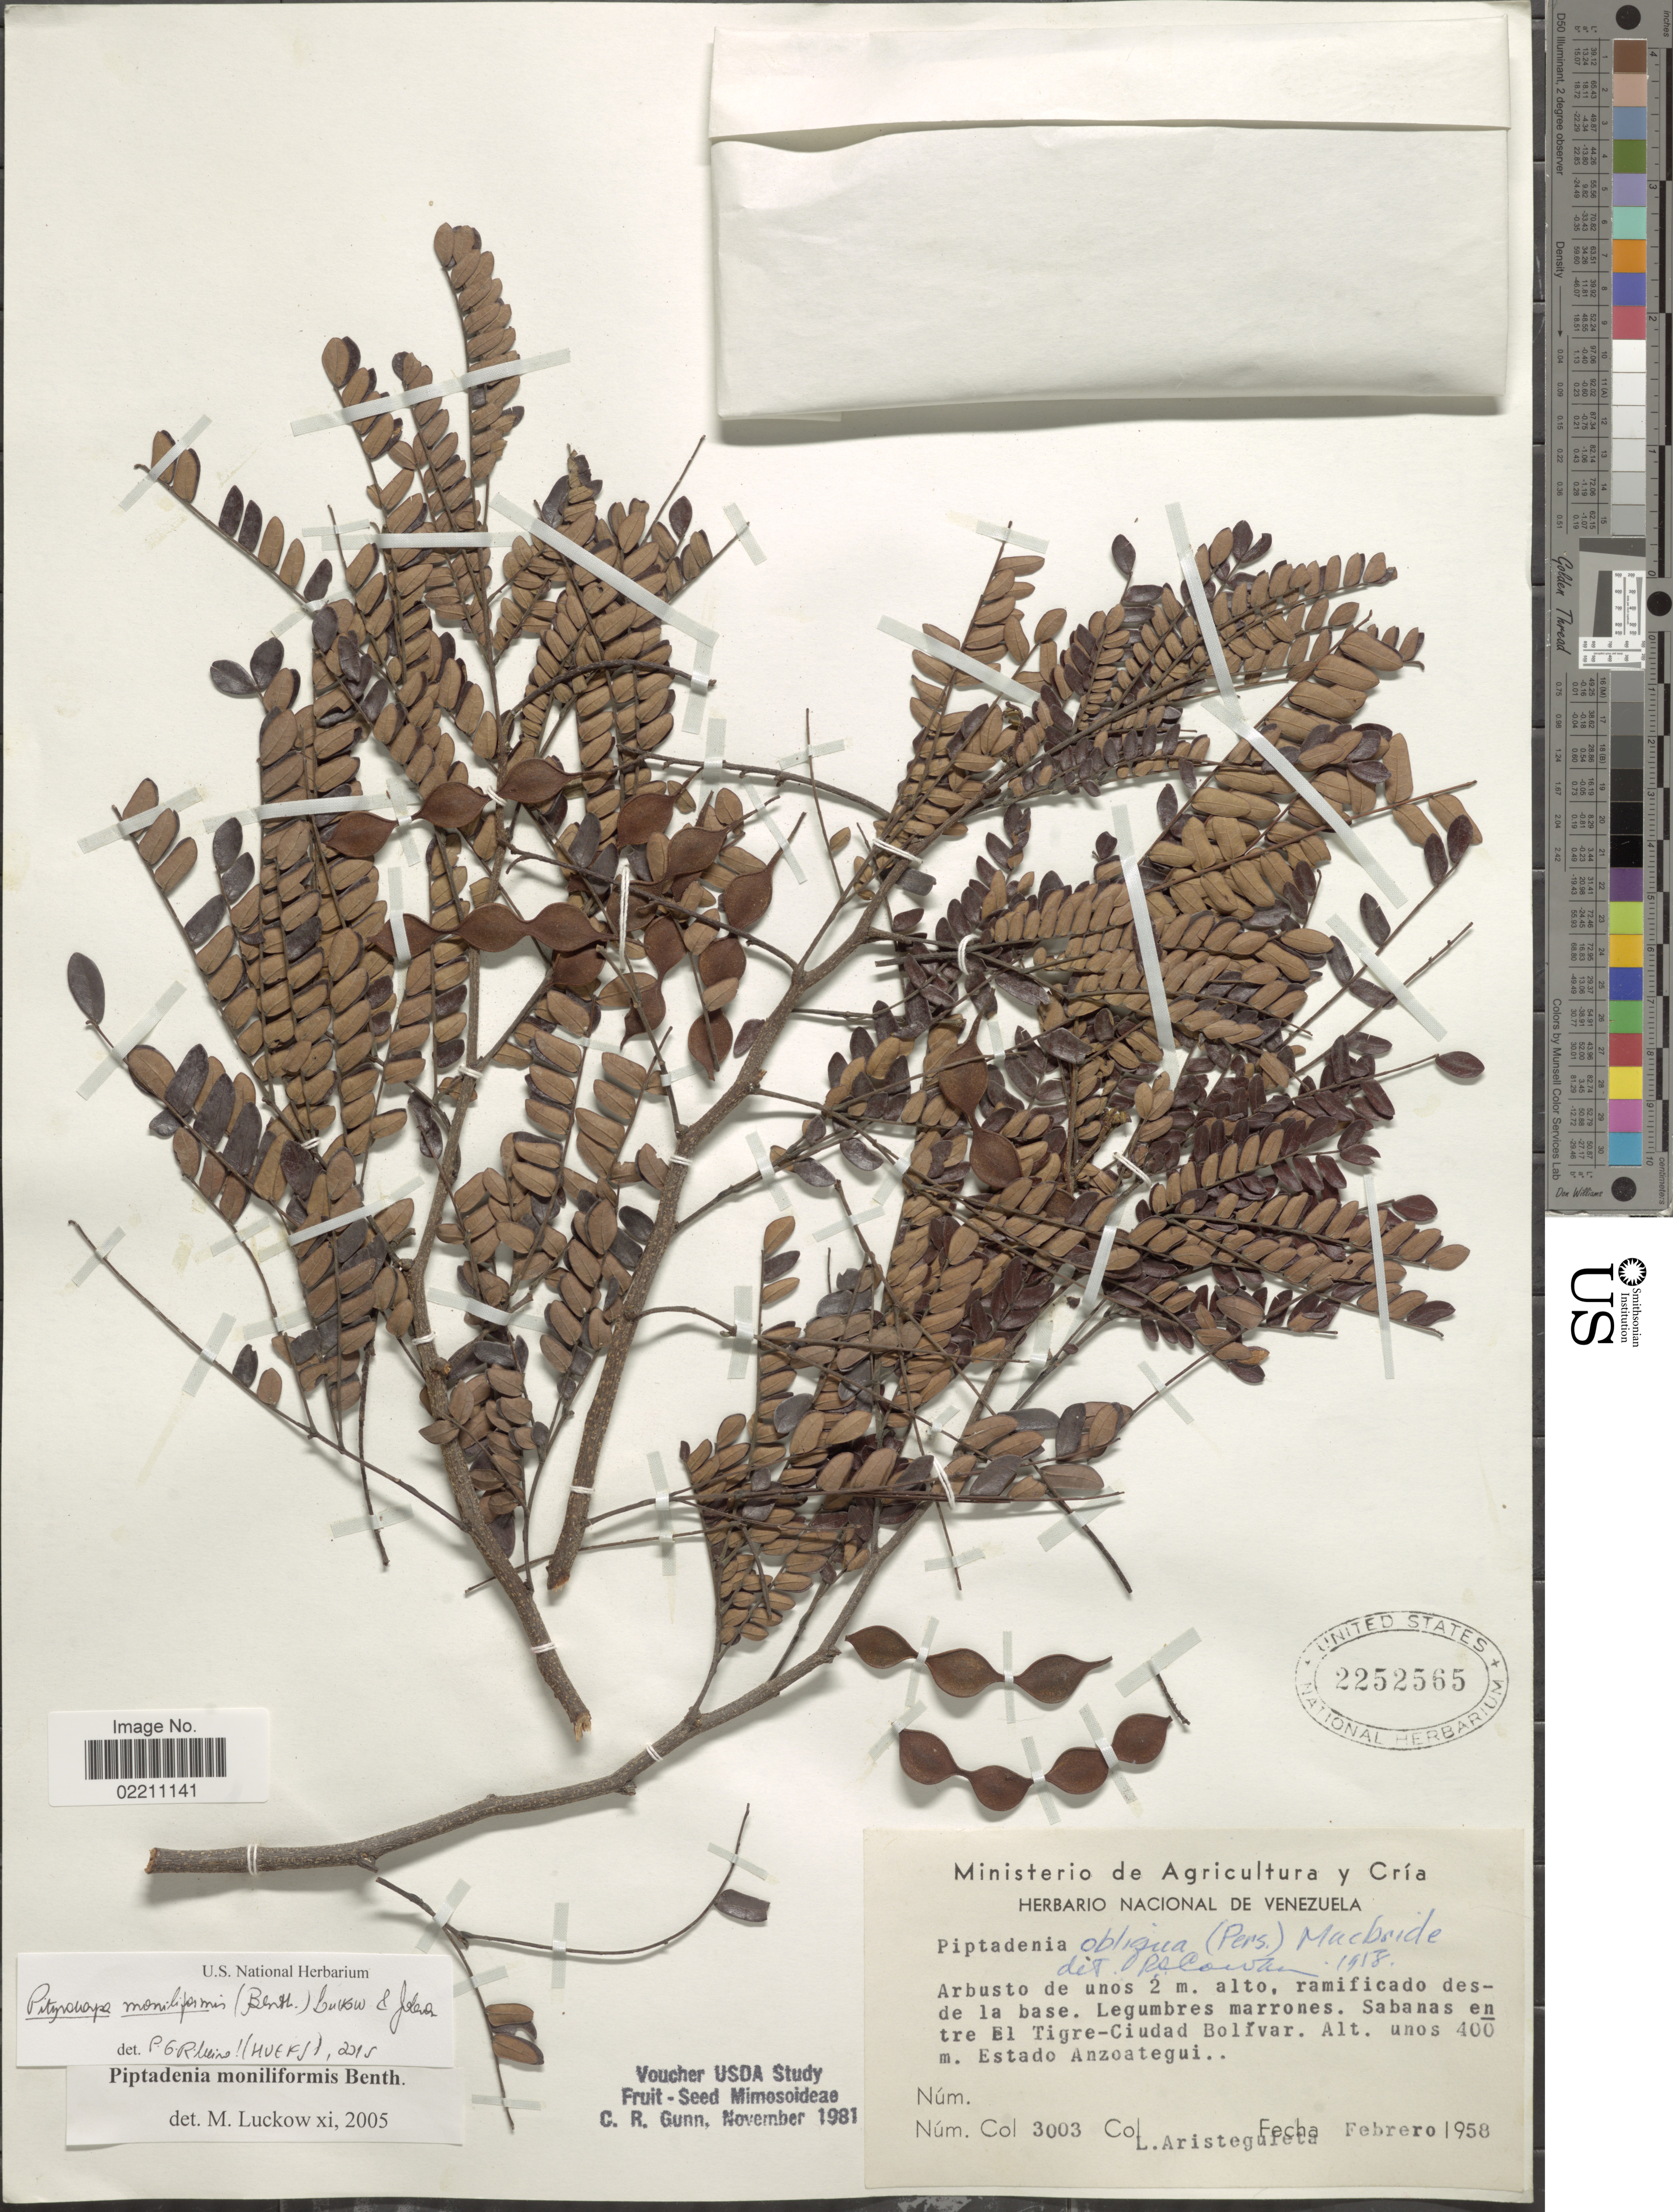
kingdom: Plantae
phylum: Tracheophyta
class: Magnoliopsida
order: Fabales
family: Fabaceae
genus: Pityrocarpa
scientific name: Pityrocarpa moniliformis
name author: (Benth.) Luckow & R. W. Jobson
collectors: L. Aristeguieta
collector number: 3003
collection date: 1958-02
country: Venezuela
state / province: Anzoategui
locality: Sabanas entre Tigre-cuidad Bolivar. Estado Anzotegui.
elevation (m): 400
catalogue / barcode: US 2252565